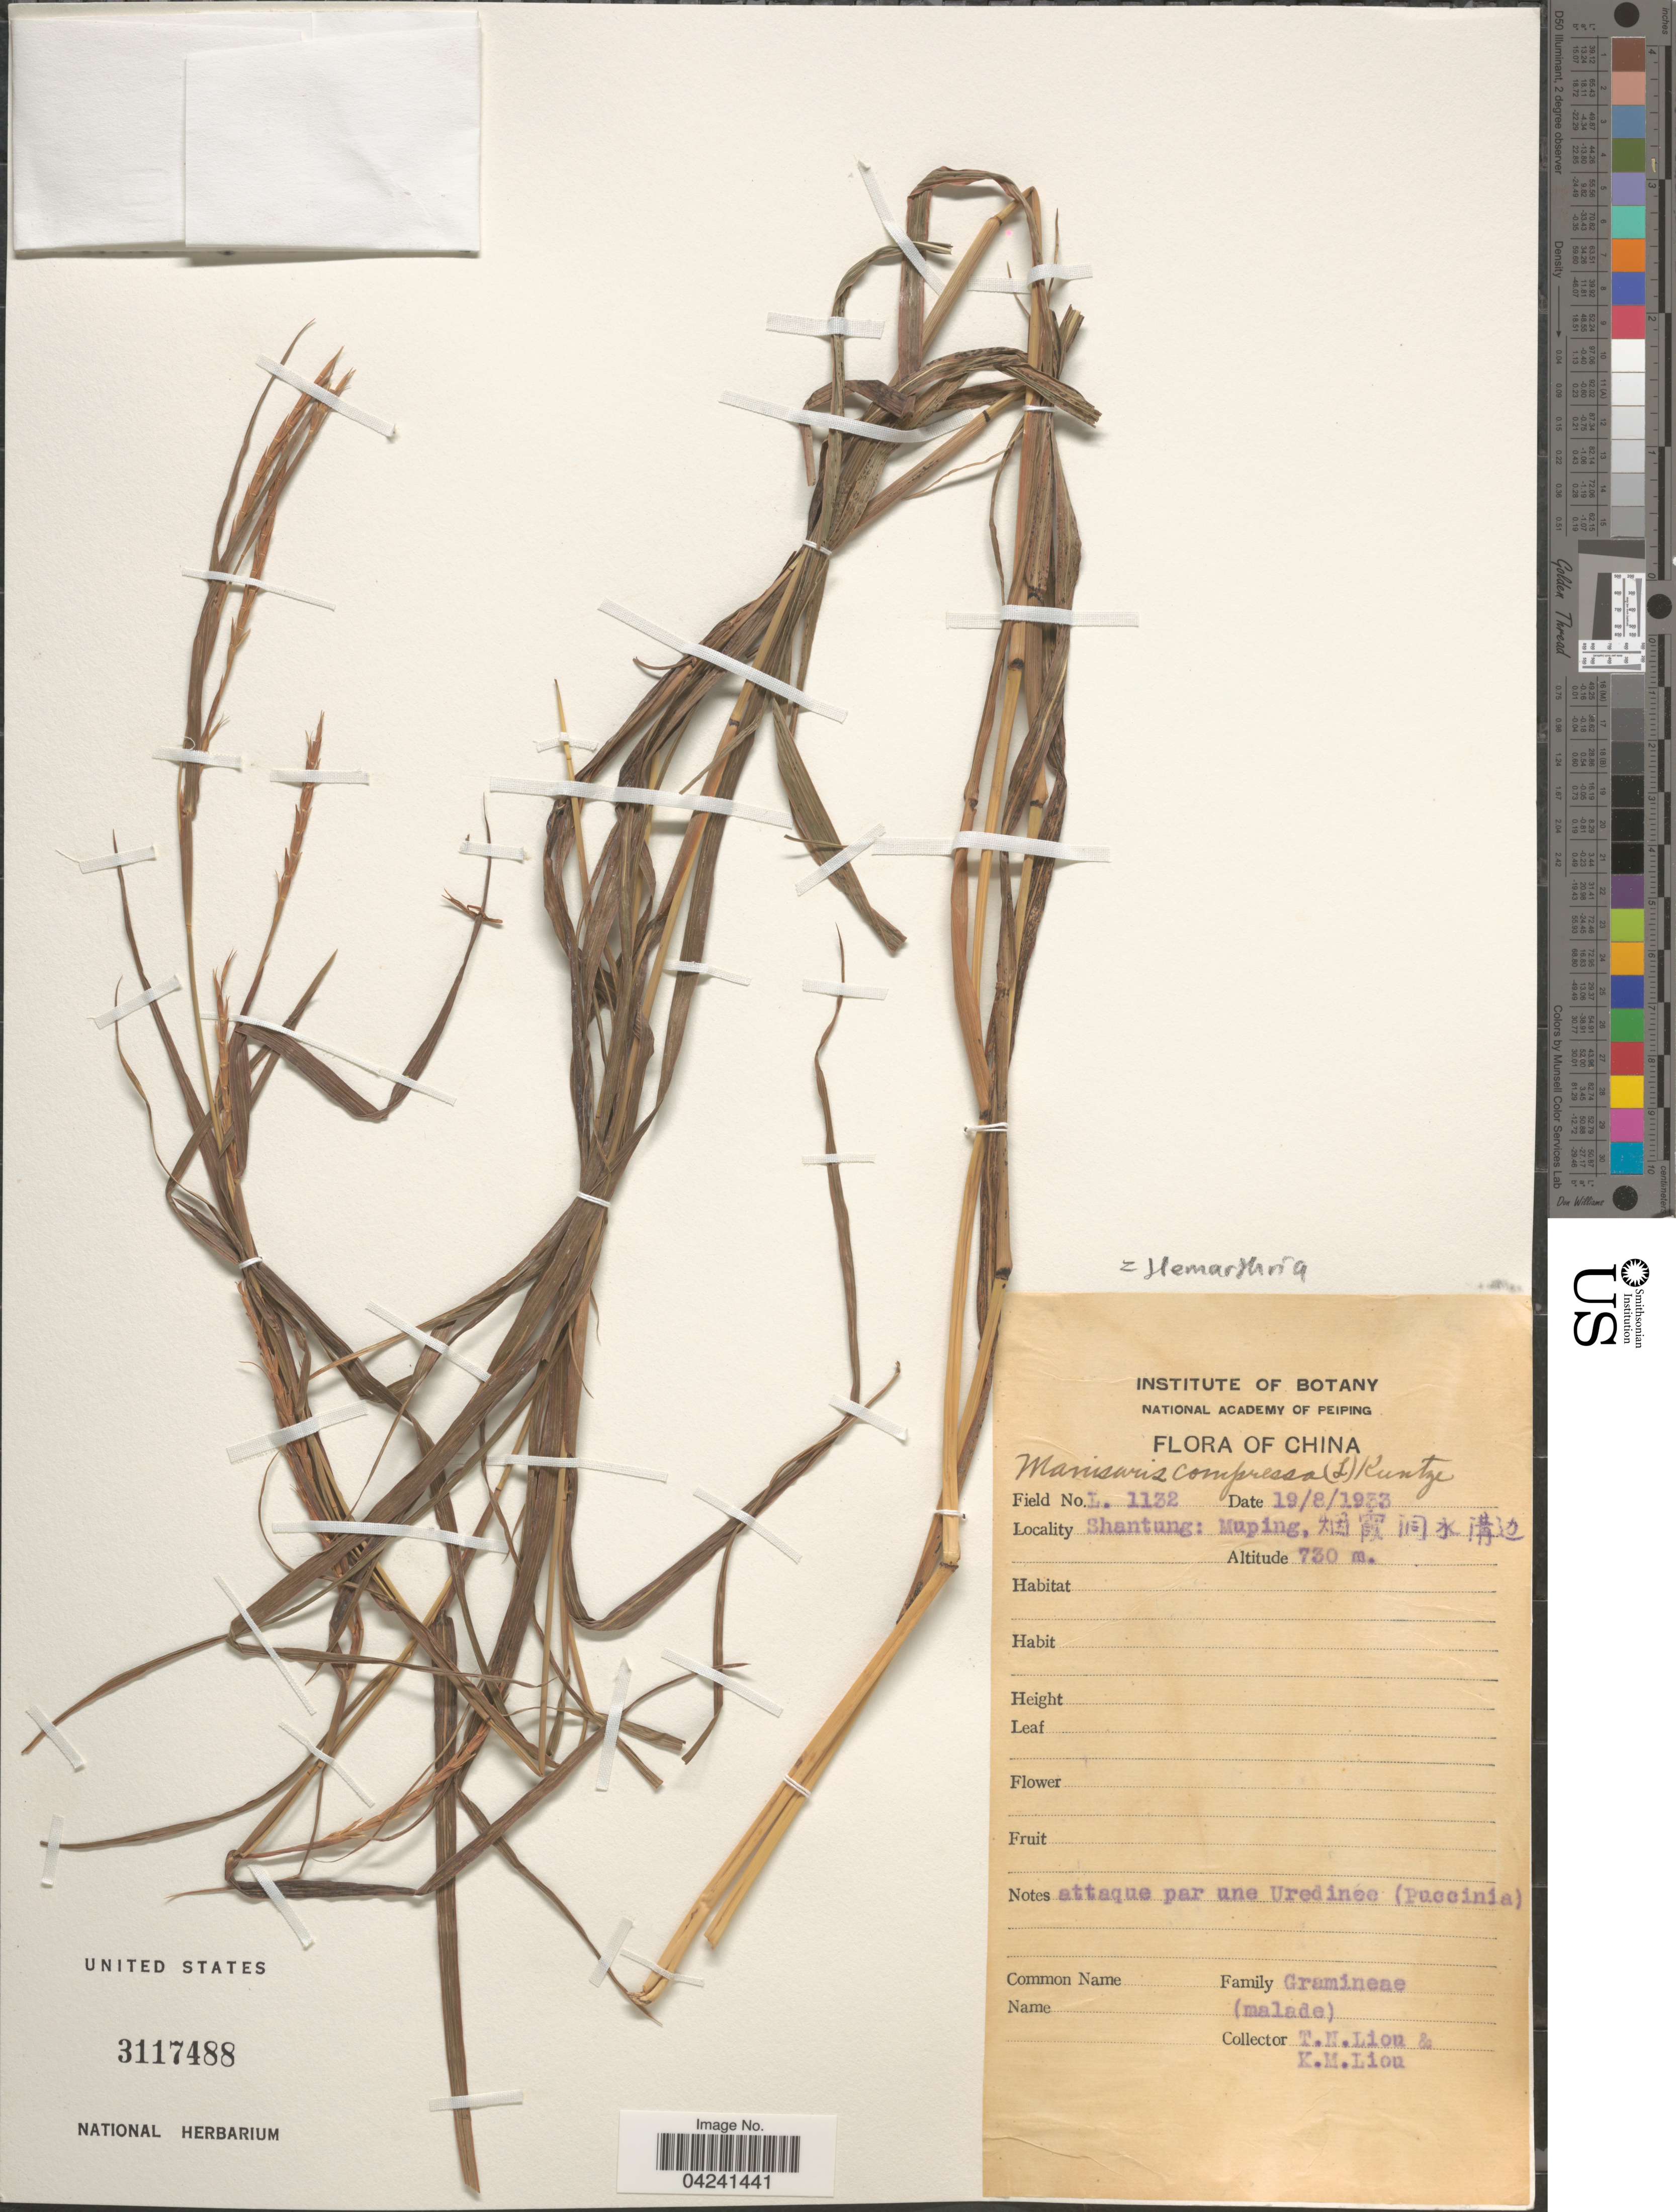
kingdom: Plantae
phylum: Tracheophyta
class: Liliopsida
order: Poales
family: Poaceae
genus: Hemarthria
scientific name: Hemarthria compressa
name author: (L.) R. Br.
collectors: T. N. Liou & K. M. Liou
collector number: L.1132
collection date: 1933-08-19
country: China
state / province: Shandong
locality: Shantung: Muping, X.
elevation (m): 730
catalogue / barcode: US 3117488